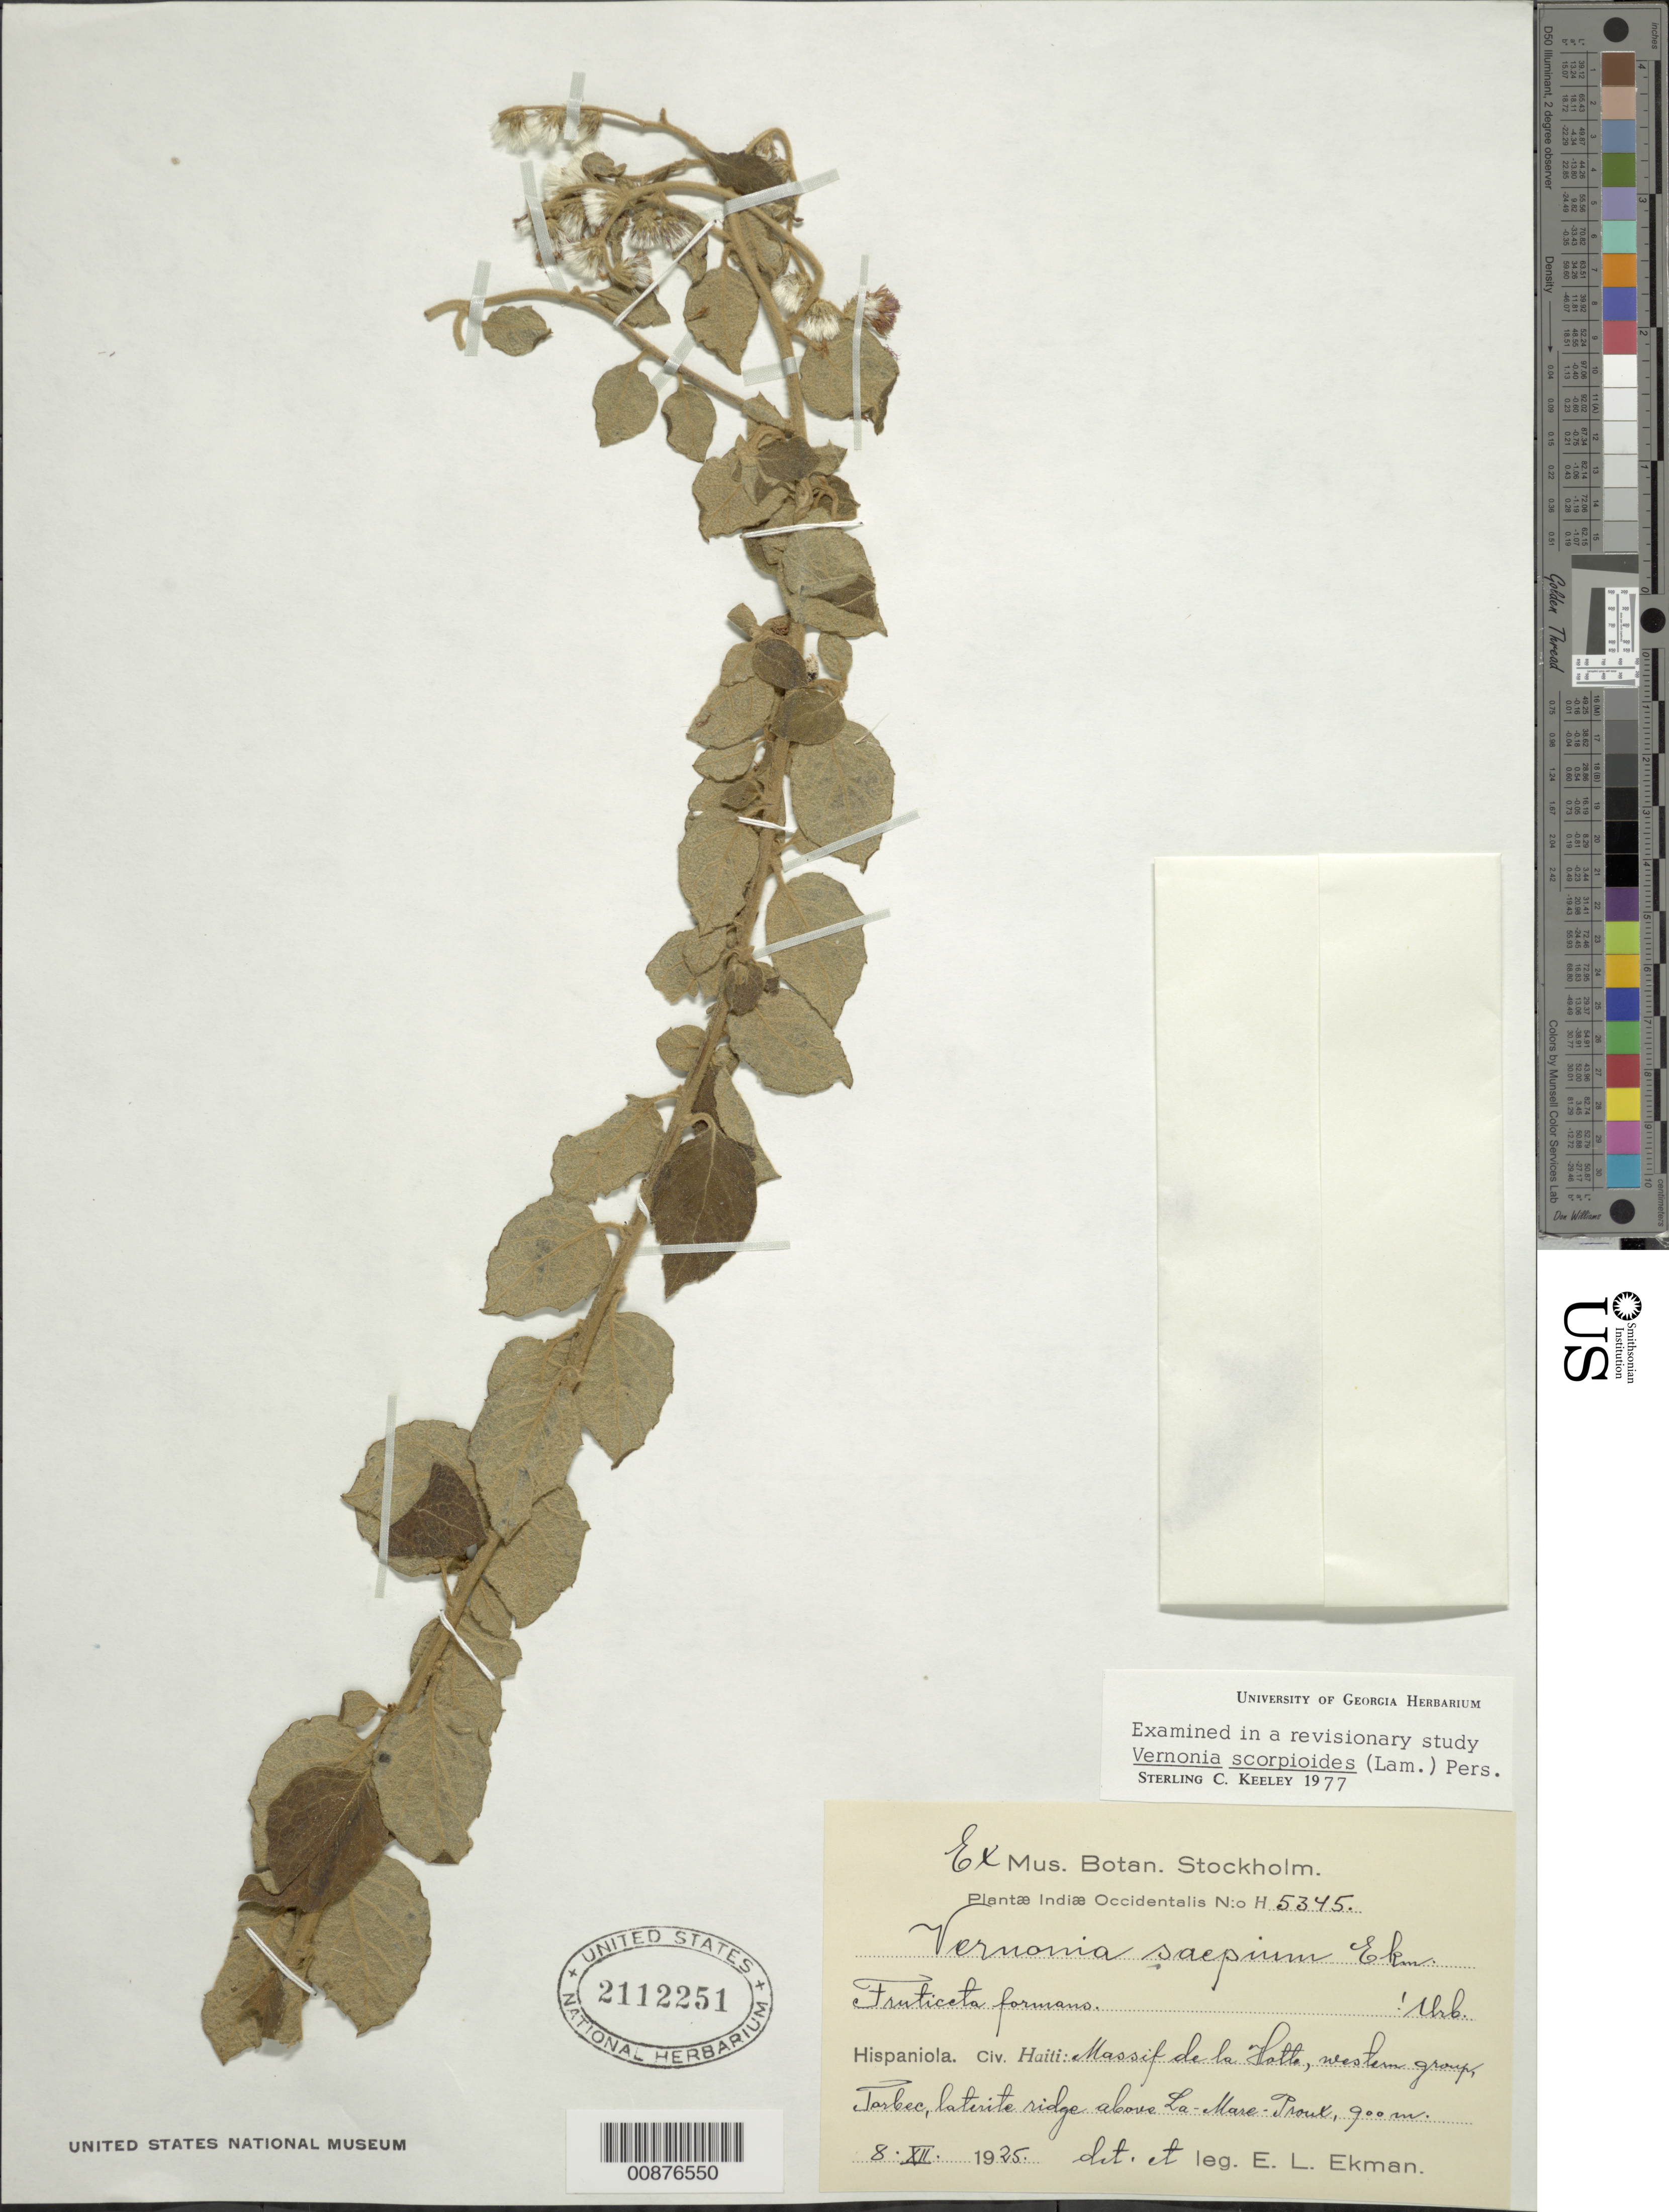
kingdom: Plantae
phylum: Tracheophyta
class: Magnoliopsida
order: Asterales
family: Asteraceae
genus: Cyrtocymura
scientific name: Cyrtocymura saepia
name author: (Ekman) H. Rob.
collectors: E. L. Ekman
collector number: H 5345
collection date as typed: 08 Dec 1925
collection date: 1925-12-08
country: Haiti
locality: Massif de la Hotte, western group, Tarbec, ridge above La-Mare-Proux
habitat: Laterite ridge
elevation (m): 900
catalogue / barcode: US 2112251